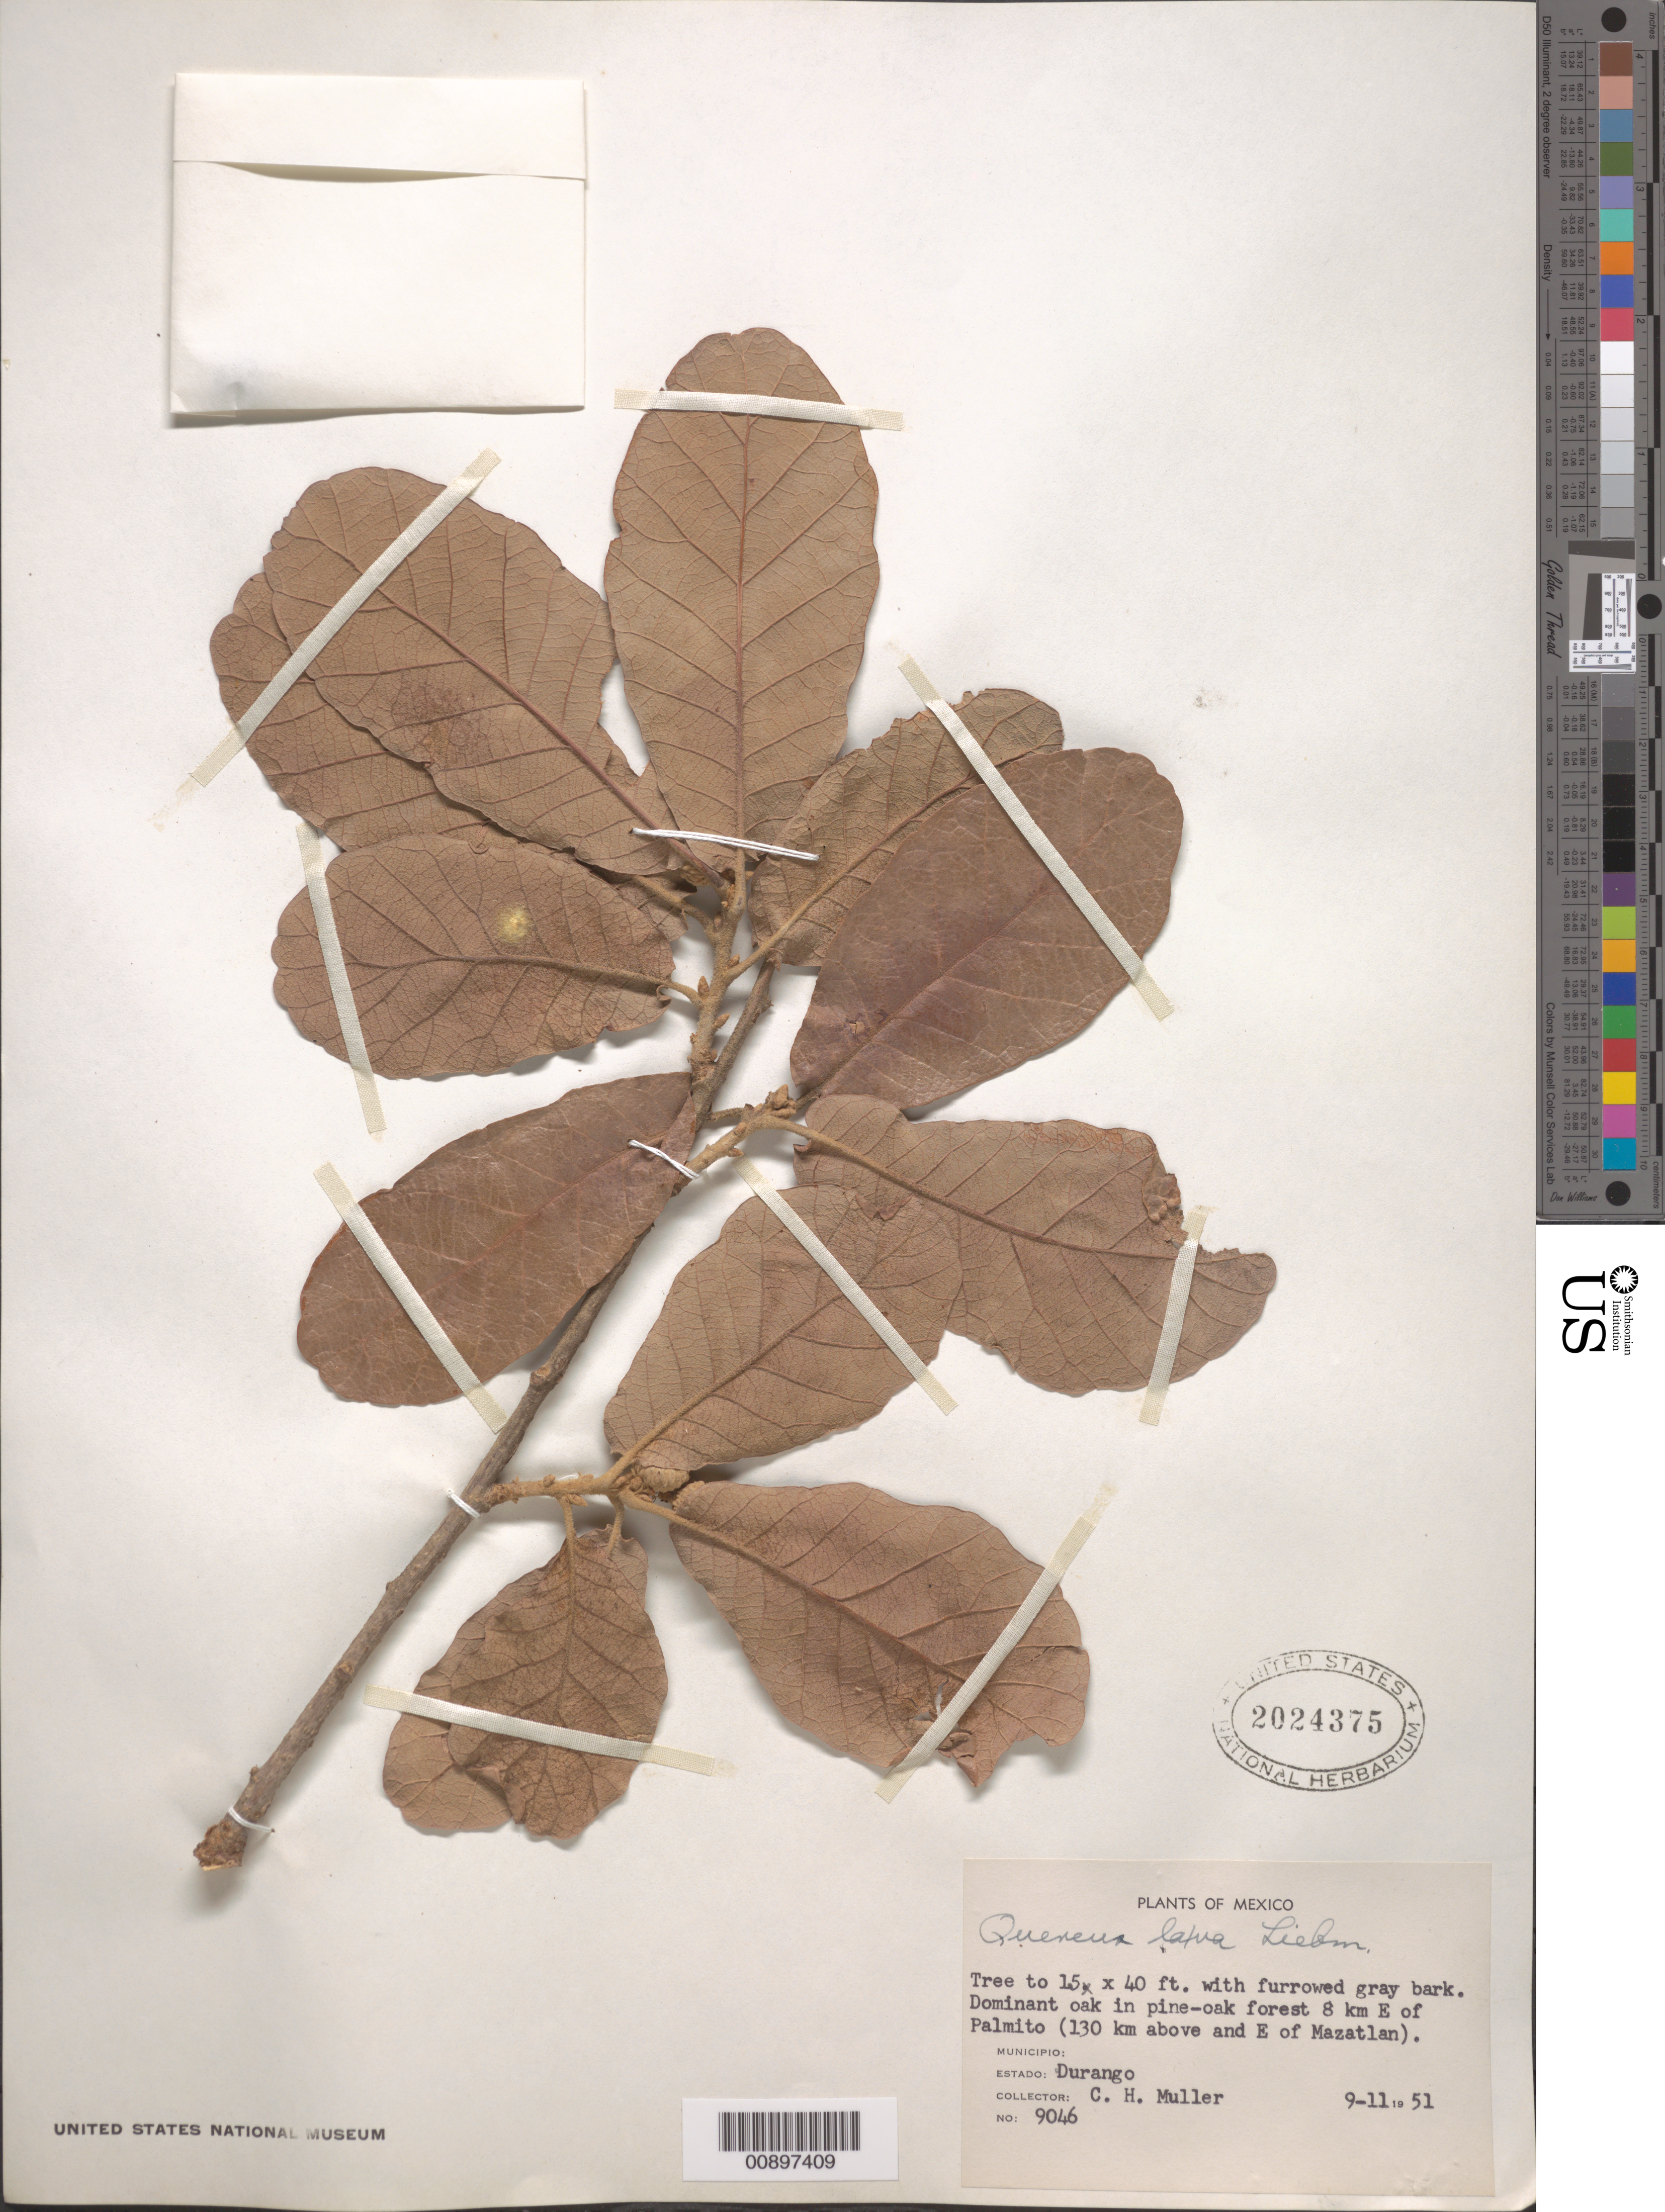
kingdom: Plantae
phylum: Tracheophyta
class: Magnoliopsida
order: Fagales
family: Fagaceae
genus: Quercus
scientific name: Quercus laxa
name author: Liebm.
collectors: C. H. Muller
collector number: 9046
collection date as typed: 11 Sep 1951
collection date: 1951-09-11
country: Mexico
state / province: Durango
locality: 8 km E of Palmito (130 km above and E of Mazatlan).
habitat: In pine-oak forest.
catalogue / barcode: US 2024375